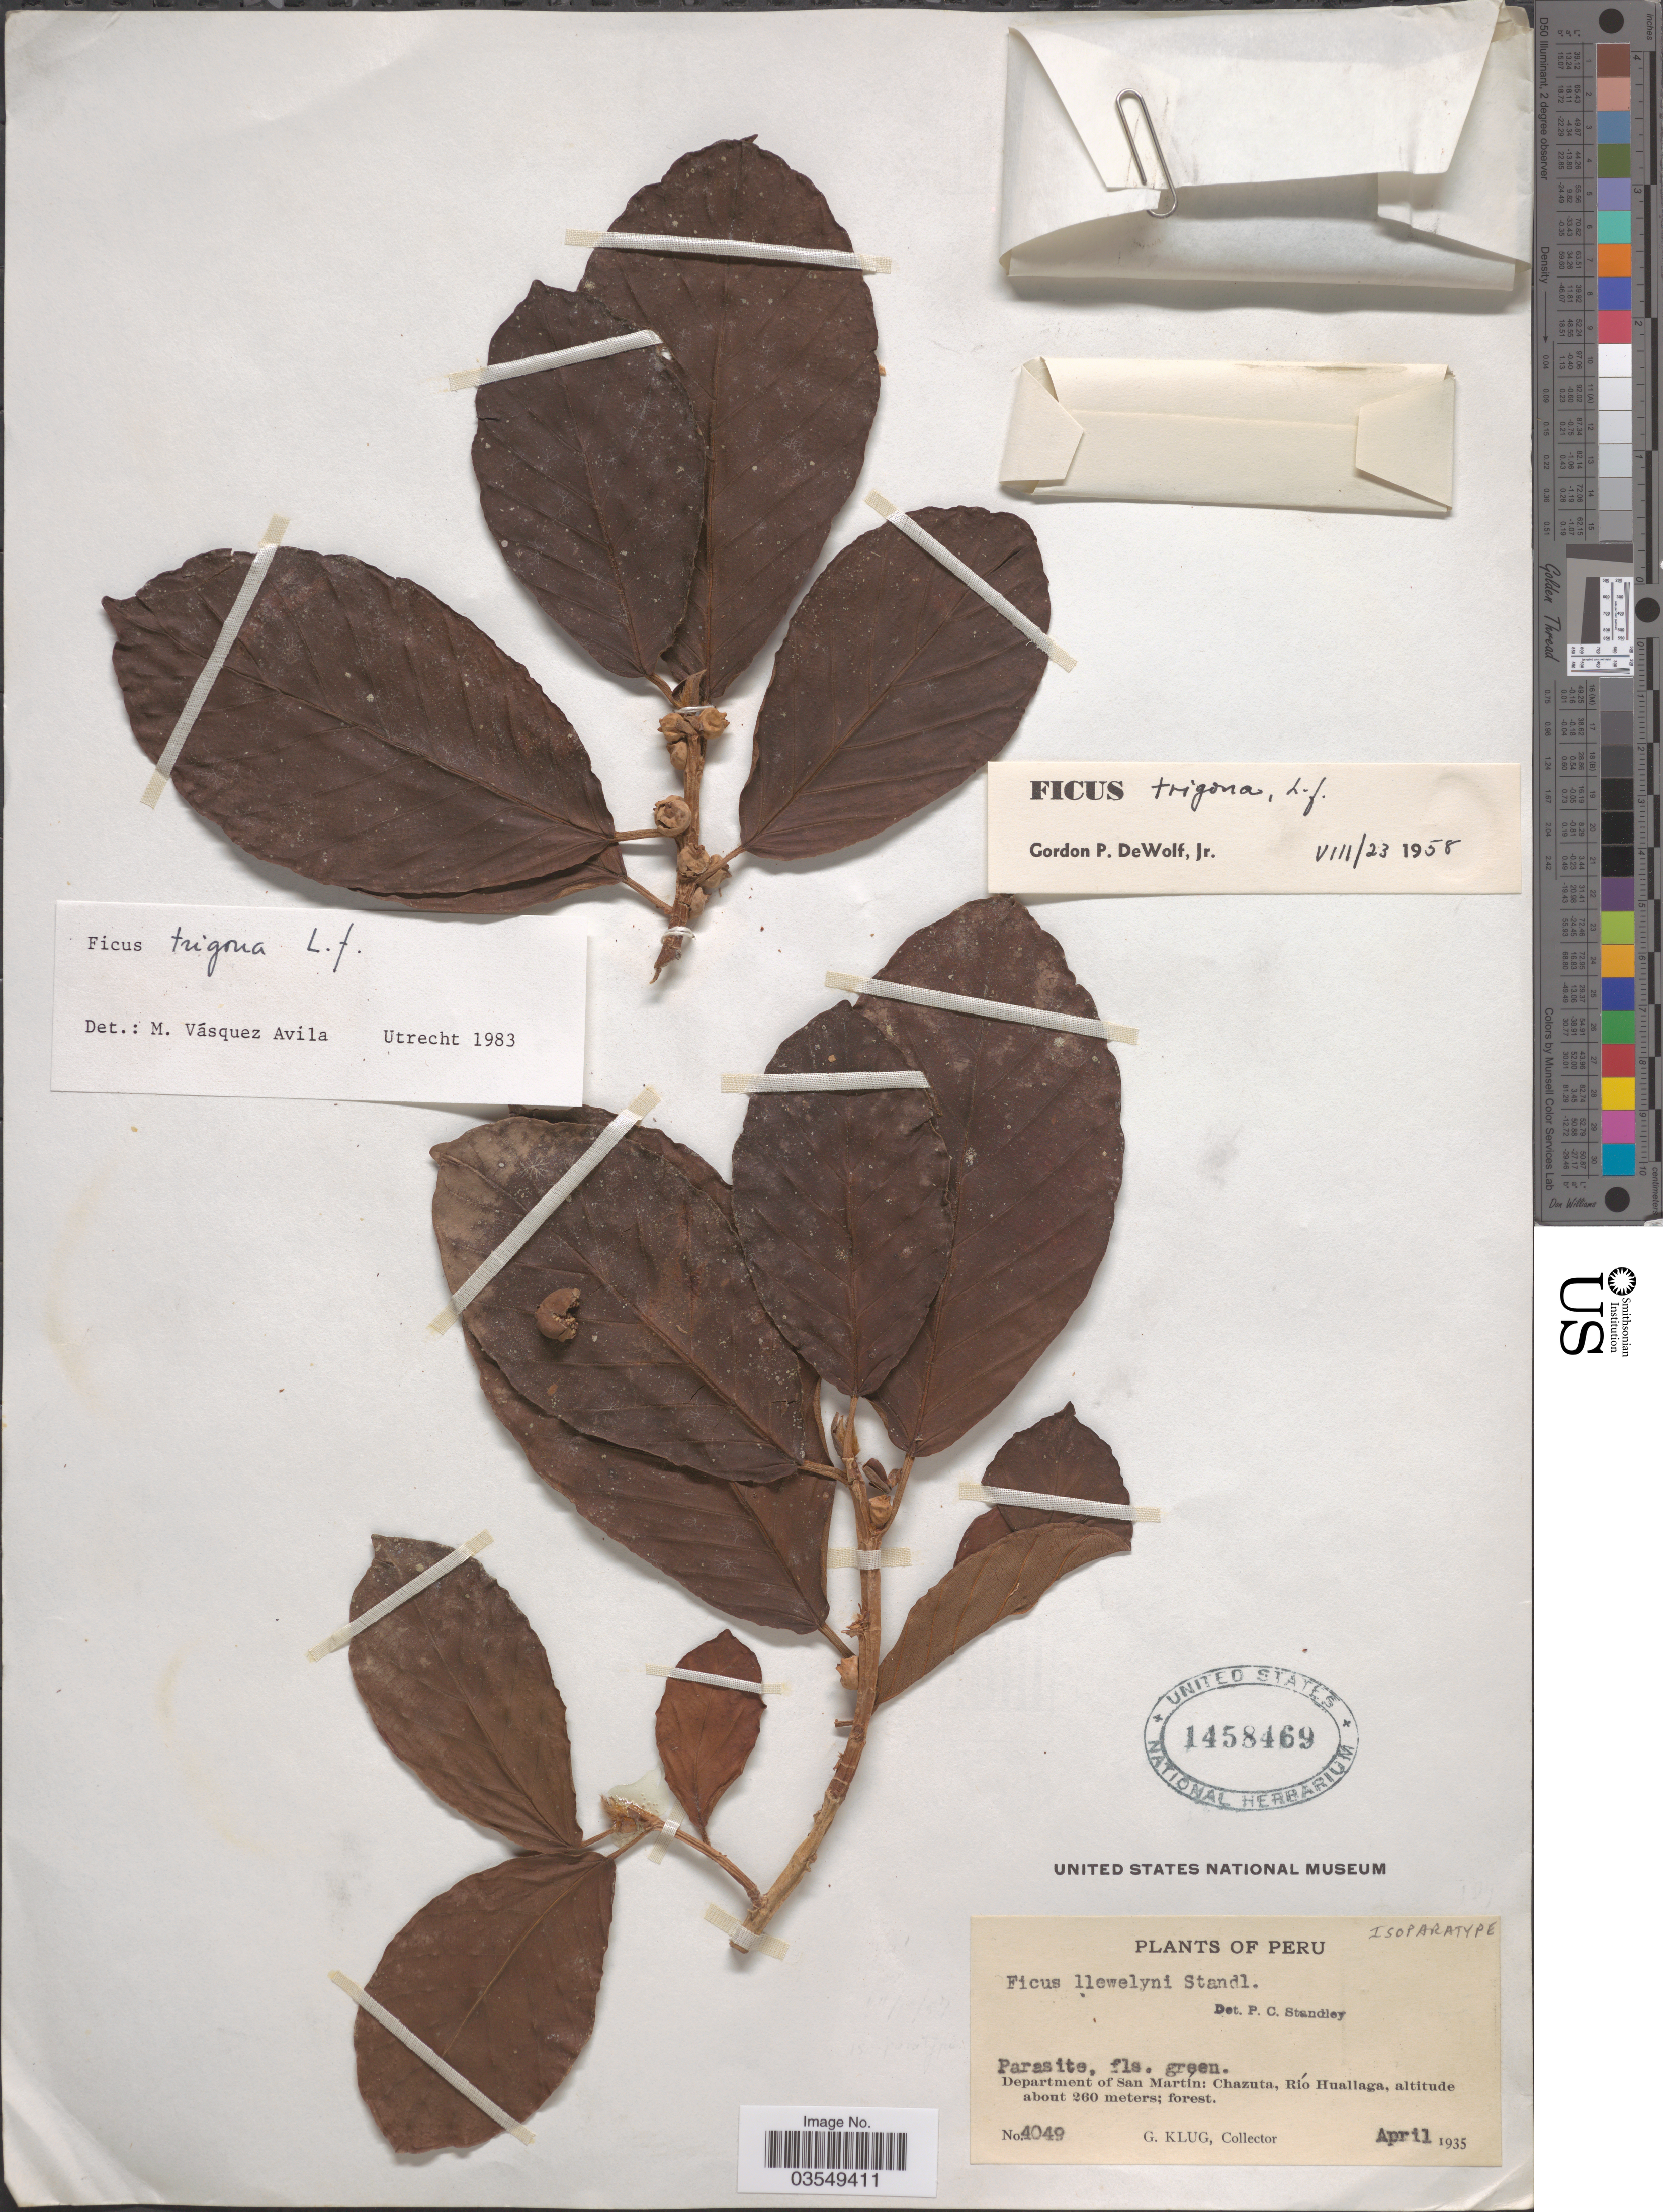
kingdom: Plantae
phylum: Tracheophyta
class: Magnoliopsida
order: Rosales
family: Moraceae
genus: Ficus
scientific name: Ficus trigona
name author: L. f.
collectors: G. Klug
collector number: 4049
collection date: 1935-04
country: Peru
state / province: San Martín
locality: Department of San Martín: Chazuta, Río Huallaga.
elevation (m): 260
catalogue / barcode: US 1458469